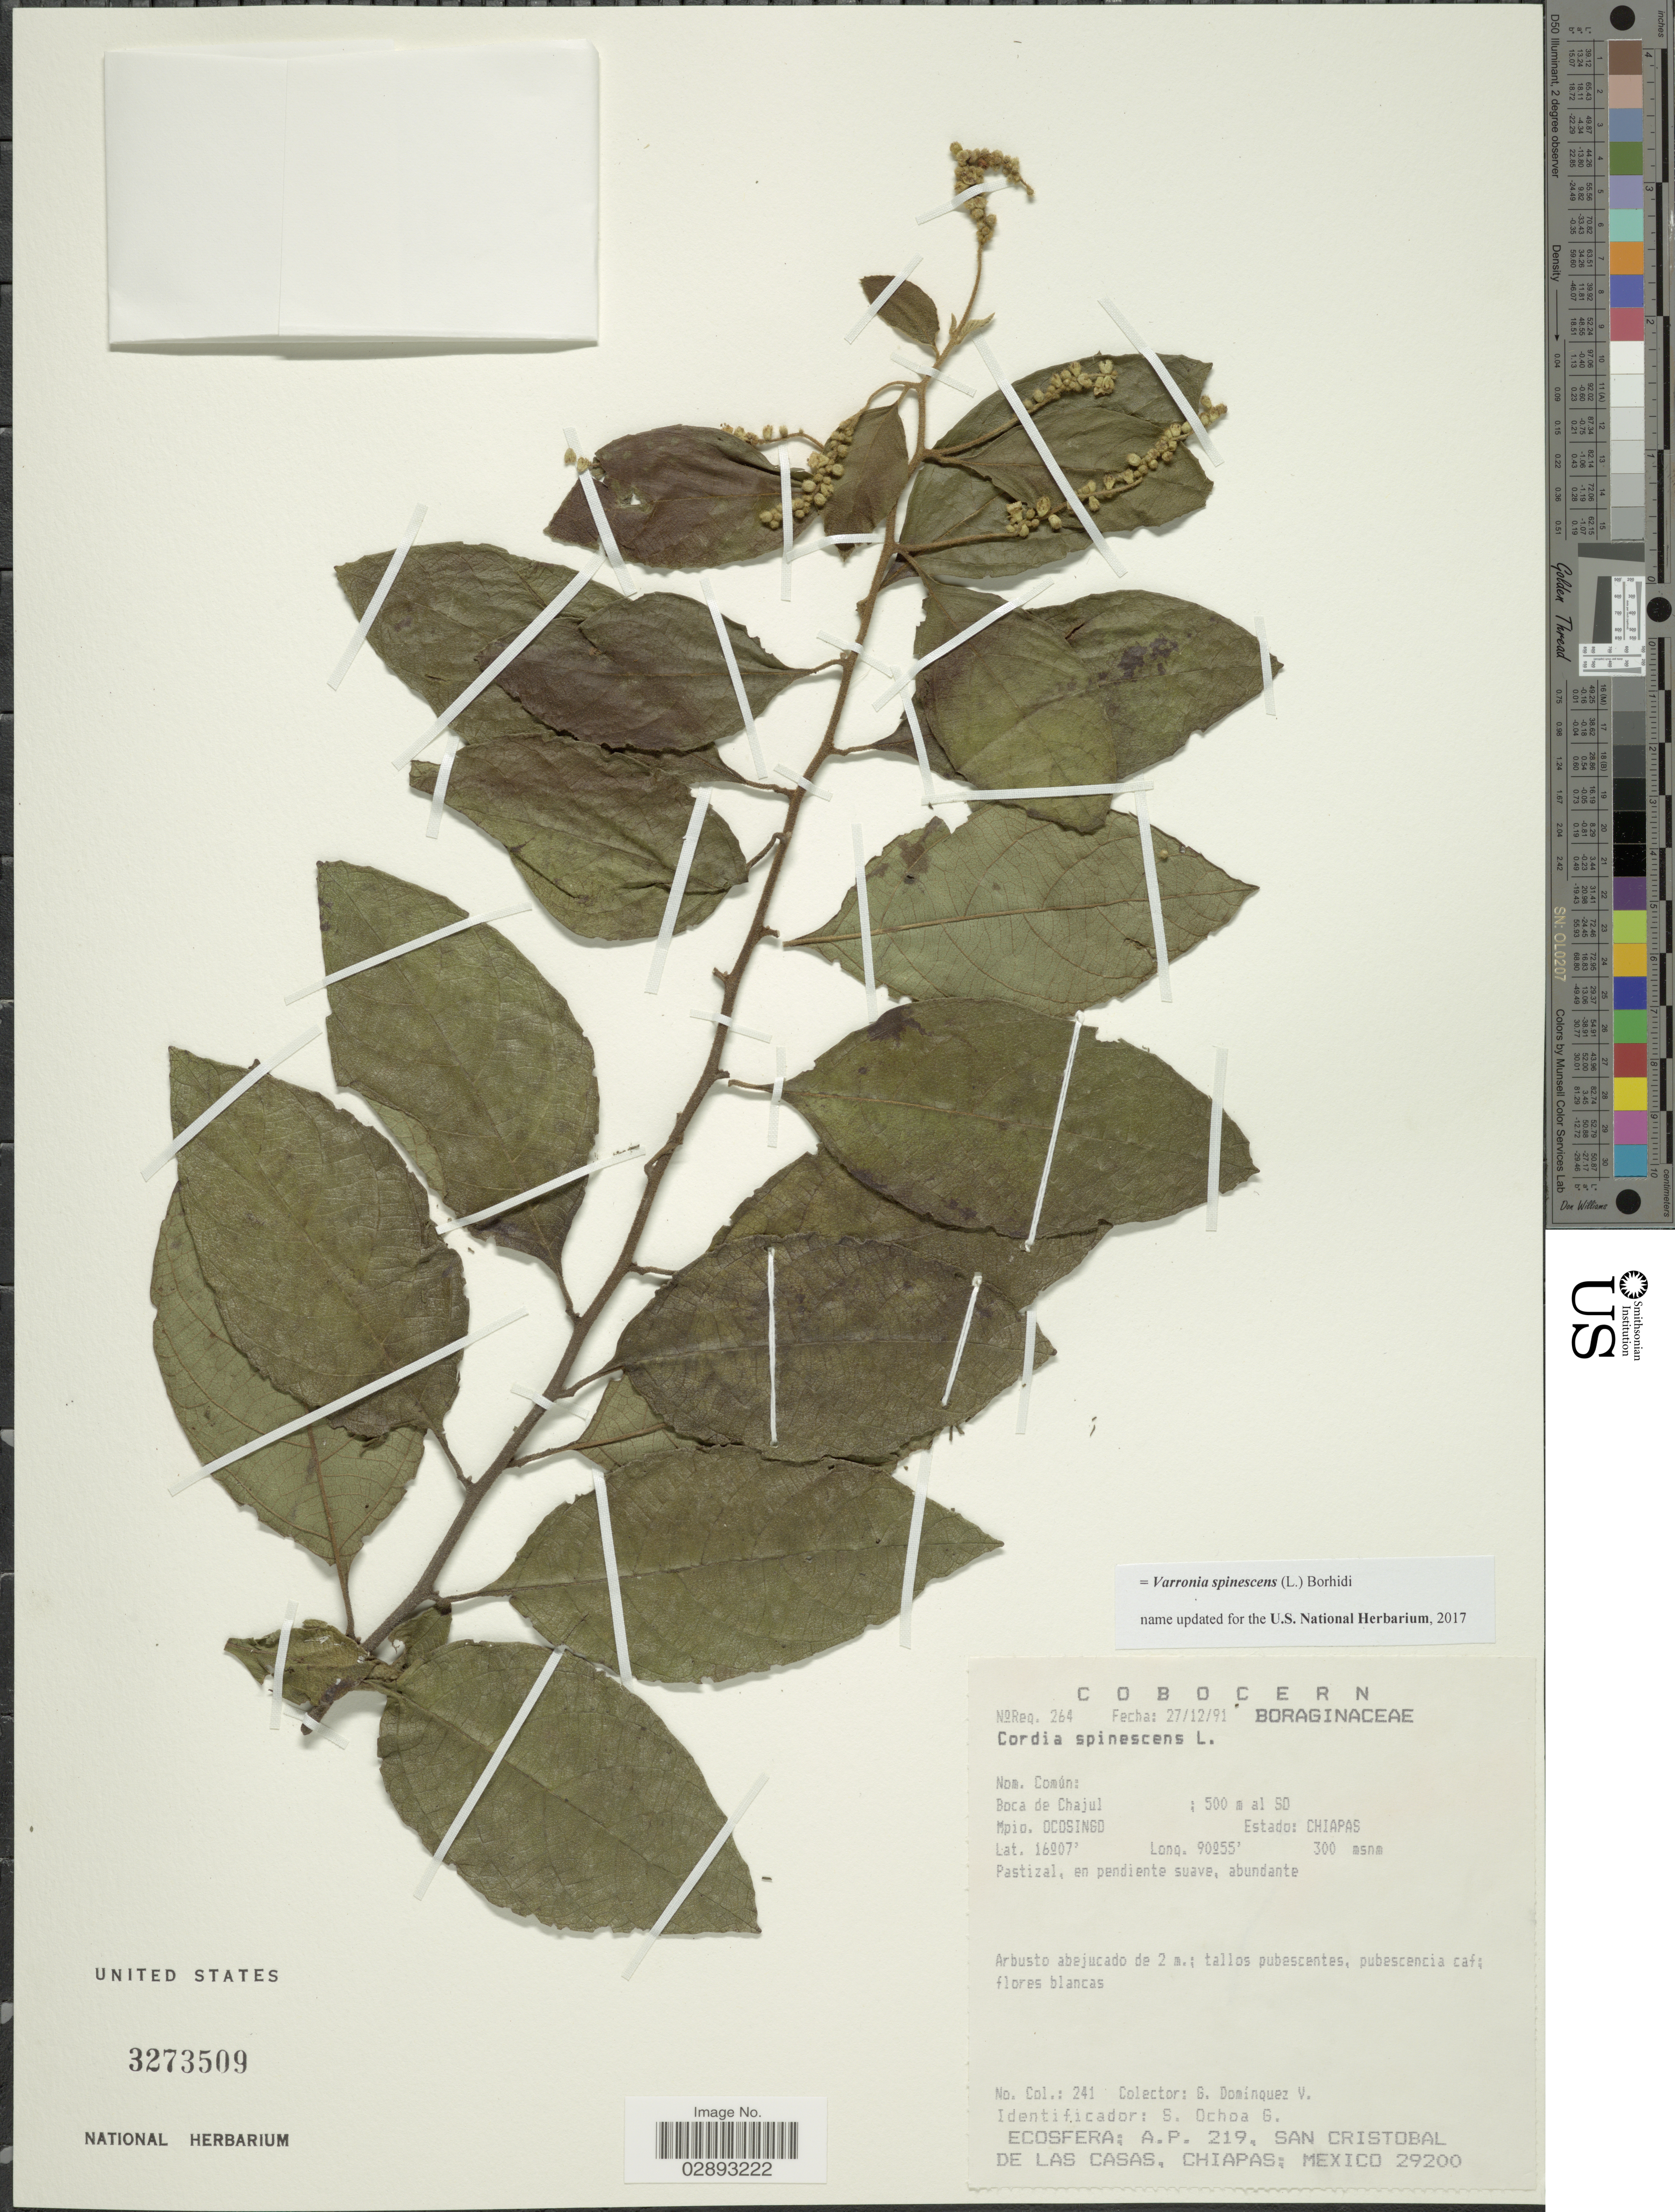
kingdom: Plantae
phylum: Tracheophyta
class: Magnoliopsida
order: Boraginales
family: Cordiaceae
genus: Varronia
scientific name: Varronia spinescens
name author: (L.) Borhidi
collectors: G. Dominquez V.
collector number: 241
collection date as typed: Transcribed d/m/y: 27/12/91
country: Mexico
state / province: Chiapas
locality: Mpio. Ocosingo. Estado: Chiapas.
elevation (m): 300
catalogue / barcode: US 3273509